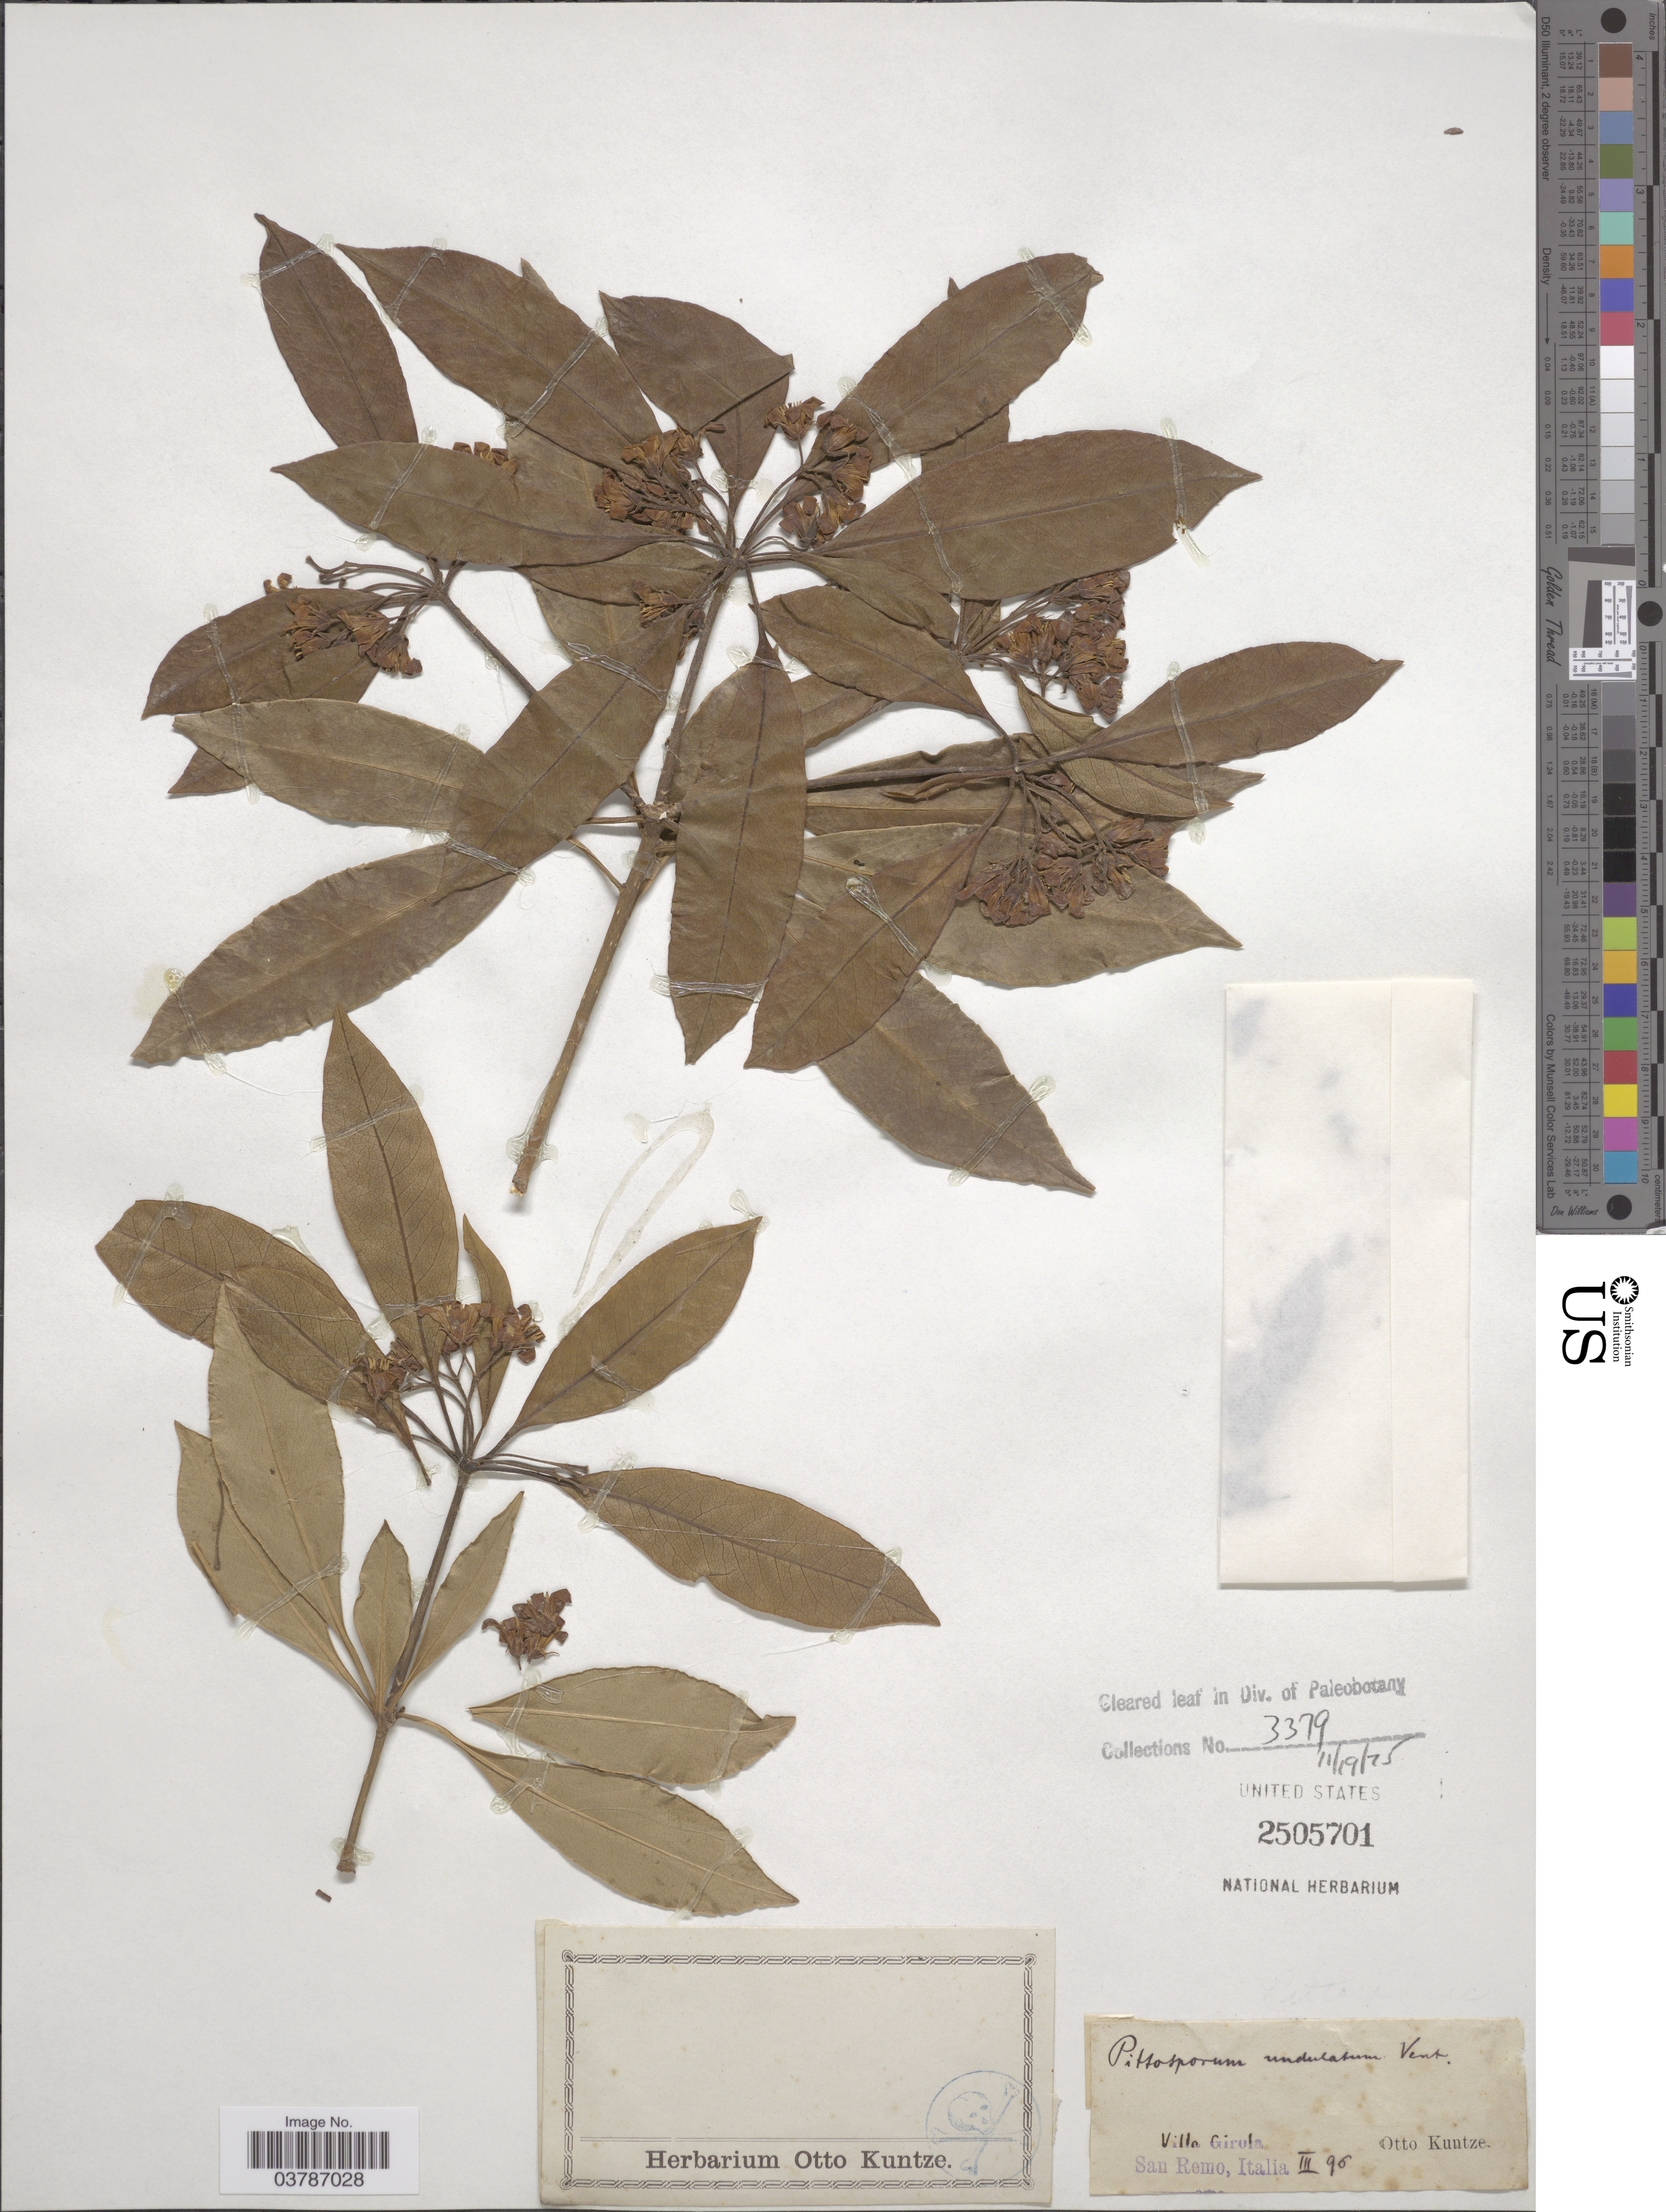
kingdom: Plantae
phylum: Tracheophyta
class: Magnoliopsida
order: Apiales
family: Pittosporaceae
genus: Pittosporum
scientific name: Pittosporum undulatum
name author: Vent.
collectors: C.E.O. Kuntze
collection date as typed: Transcribed d/m/y: /3/96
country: Italy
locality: Villa Girola. San Remo, Italia.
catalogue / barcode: US 3505701